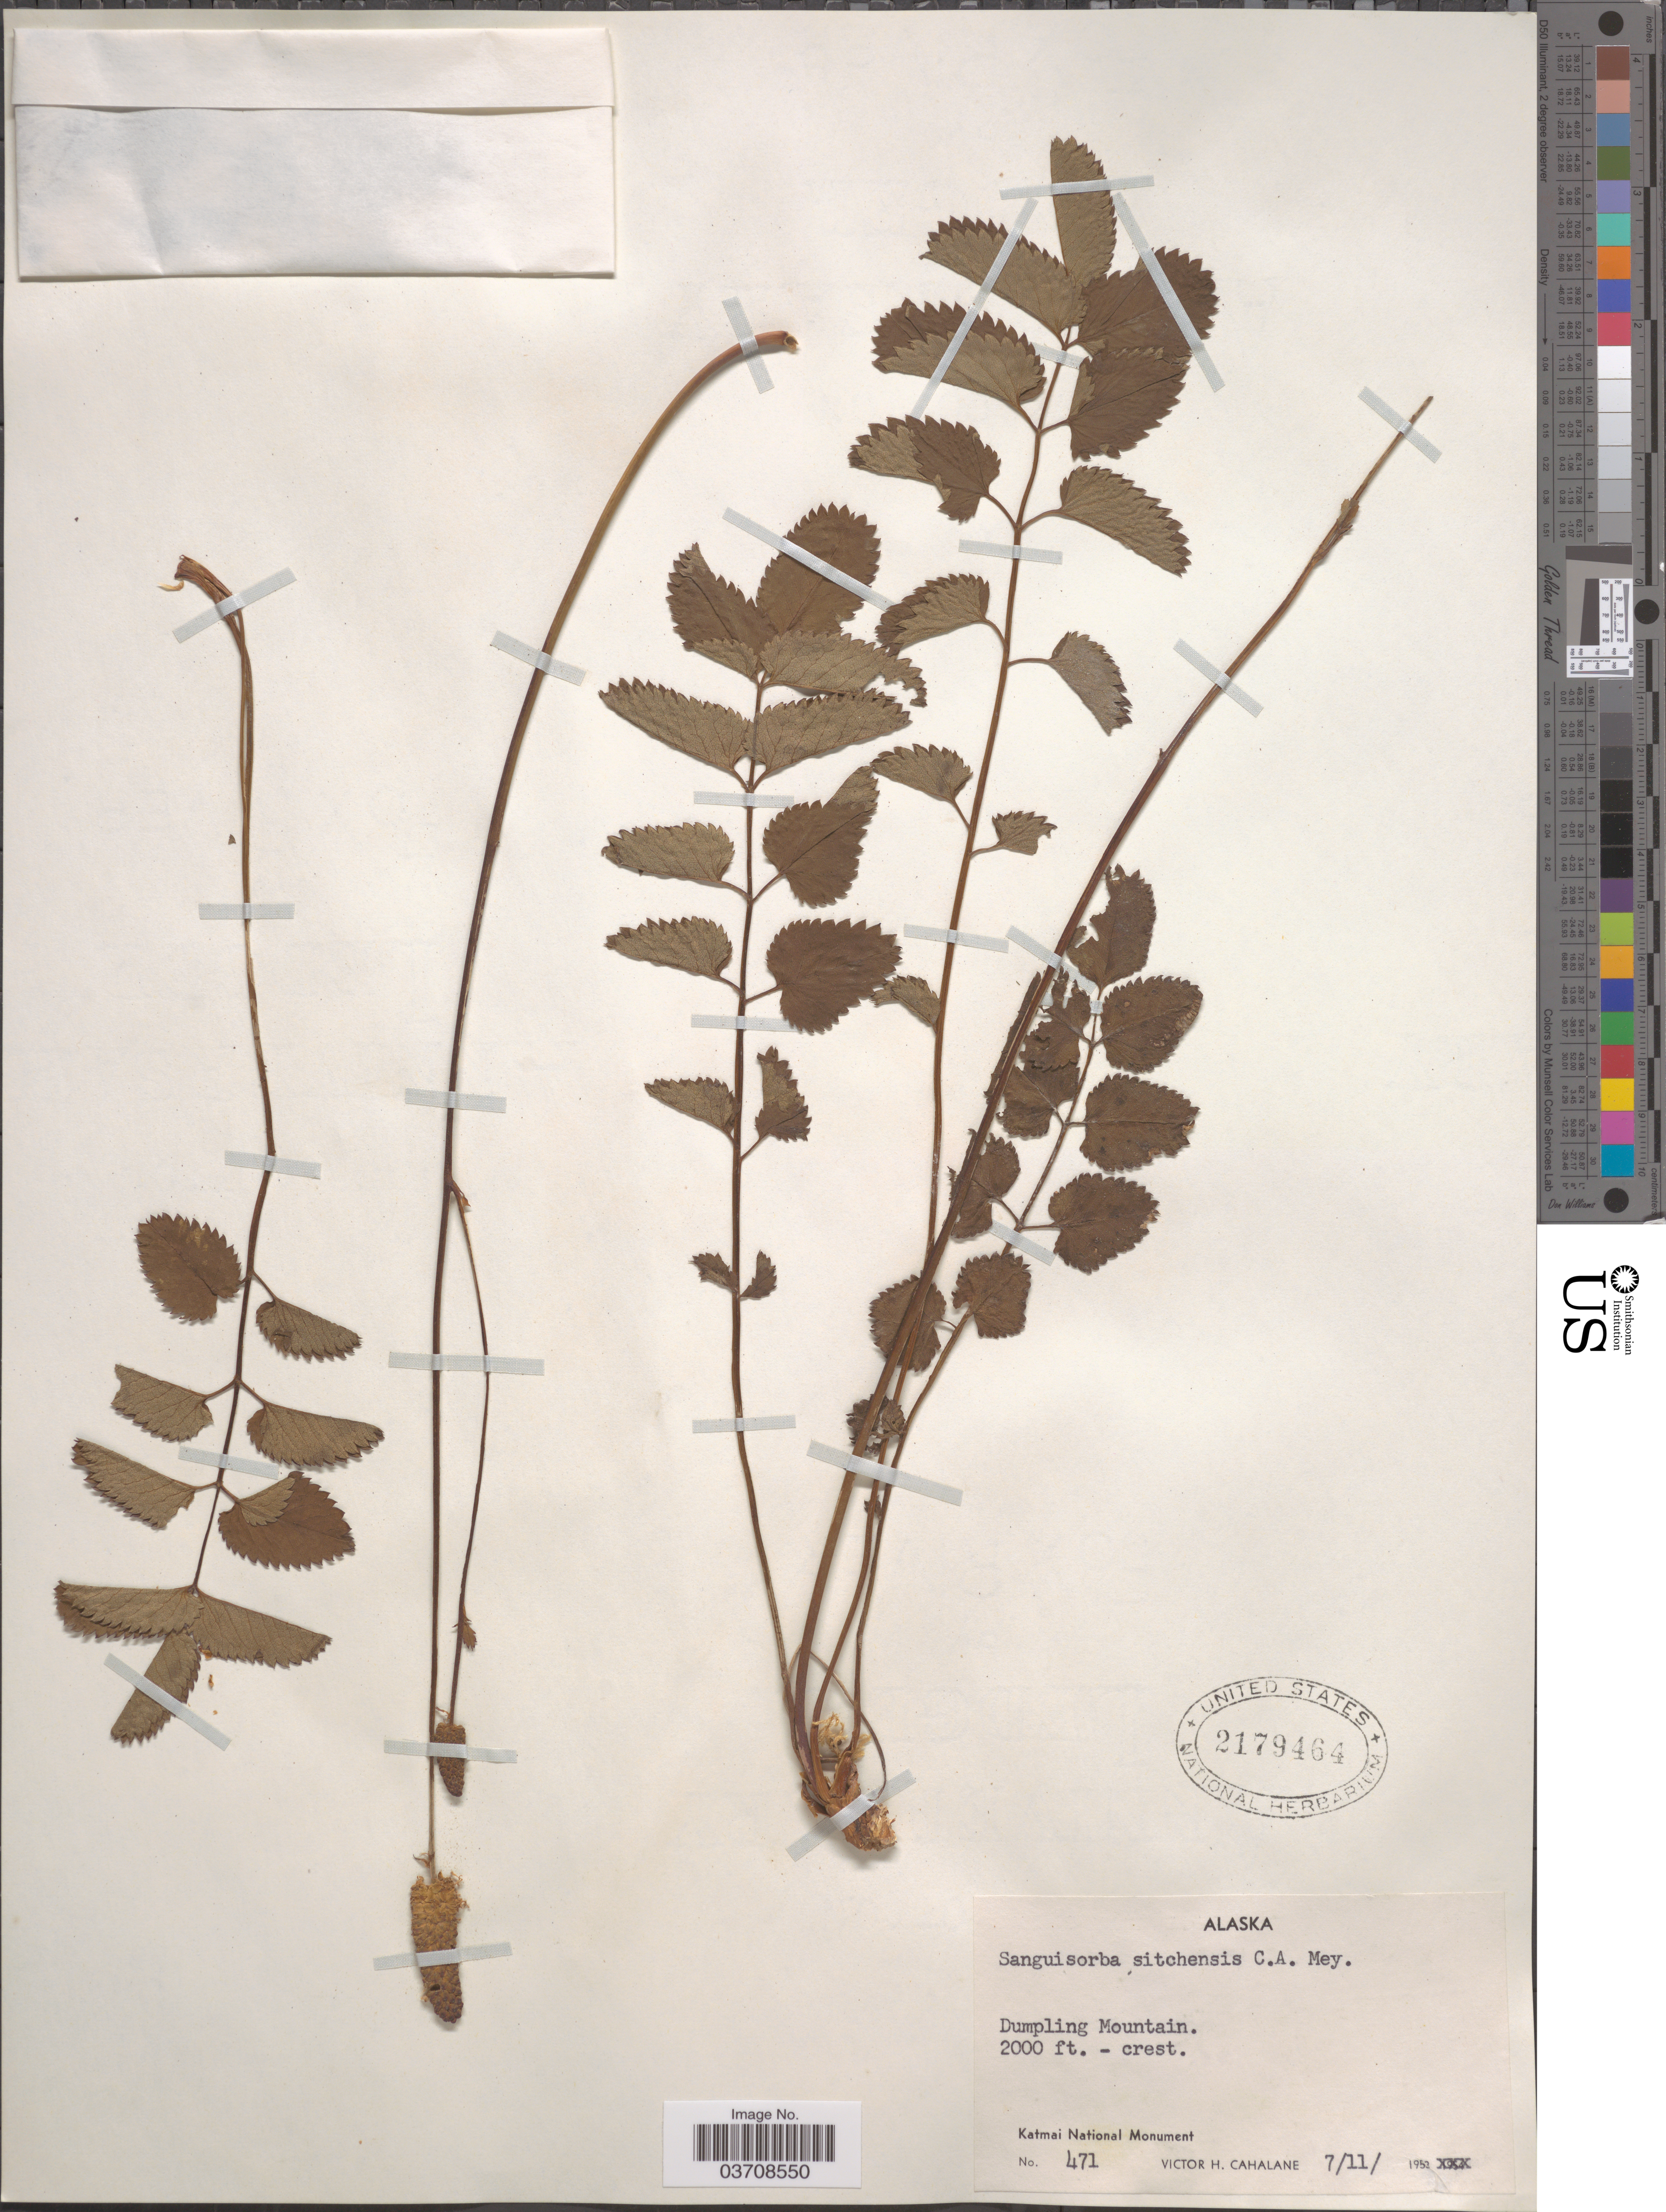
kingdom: Plantae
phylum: Tracheophyta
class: Magnoliopsida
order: Rosales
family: Rosaceae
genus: Sanguisorba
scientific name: Sanguisorba stipulata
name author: Raf.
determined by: Strong, Mark T., (BOT), Smithsonian Institution - National Museum of Natural History (UNITED STATES)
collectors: V. Cahalane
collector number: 471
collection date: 1953-07-11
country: United States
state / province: Alaska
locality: Dumpling Mountain.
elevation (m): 610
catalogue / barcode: US 2179464